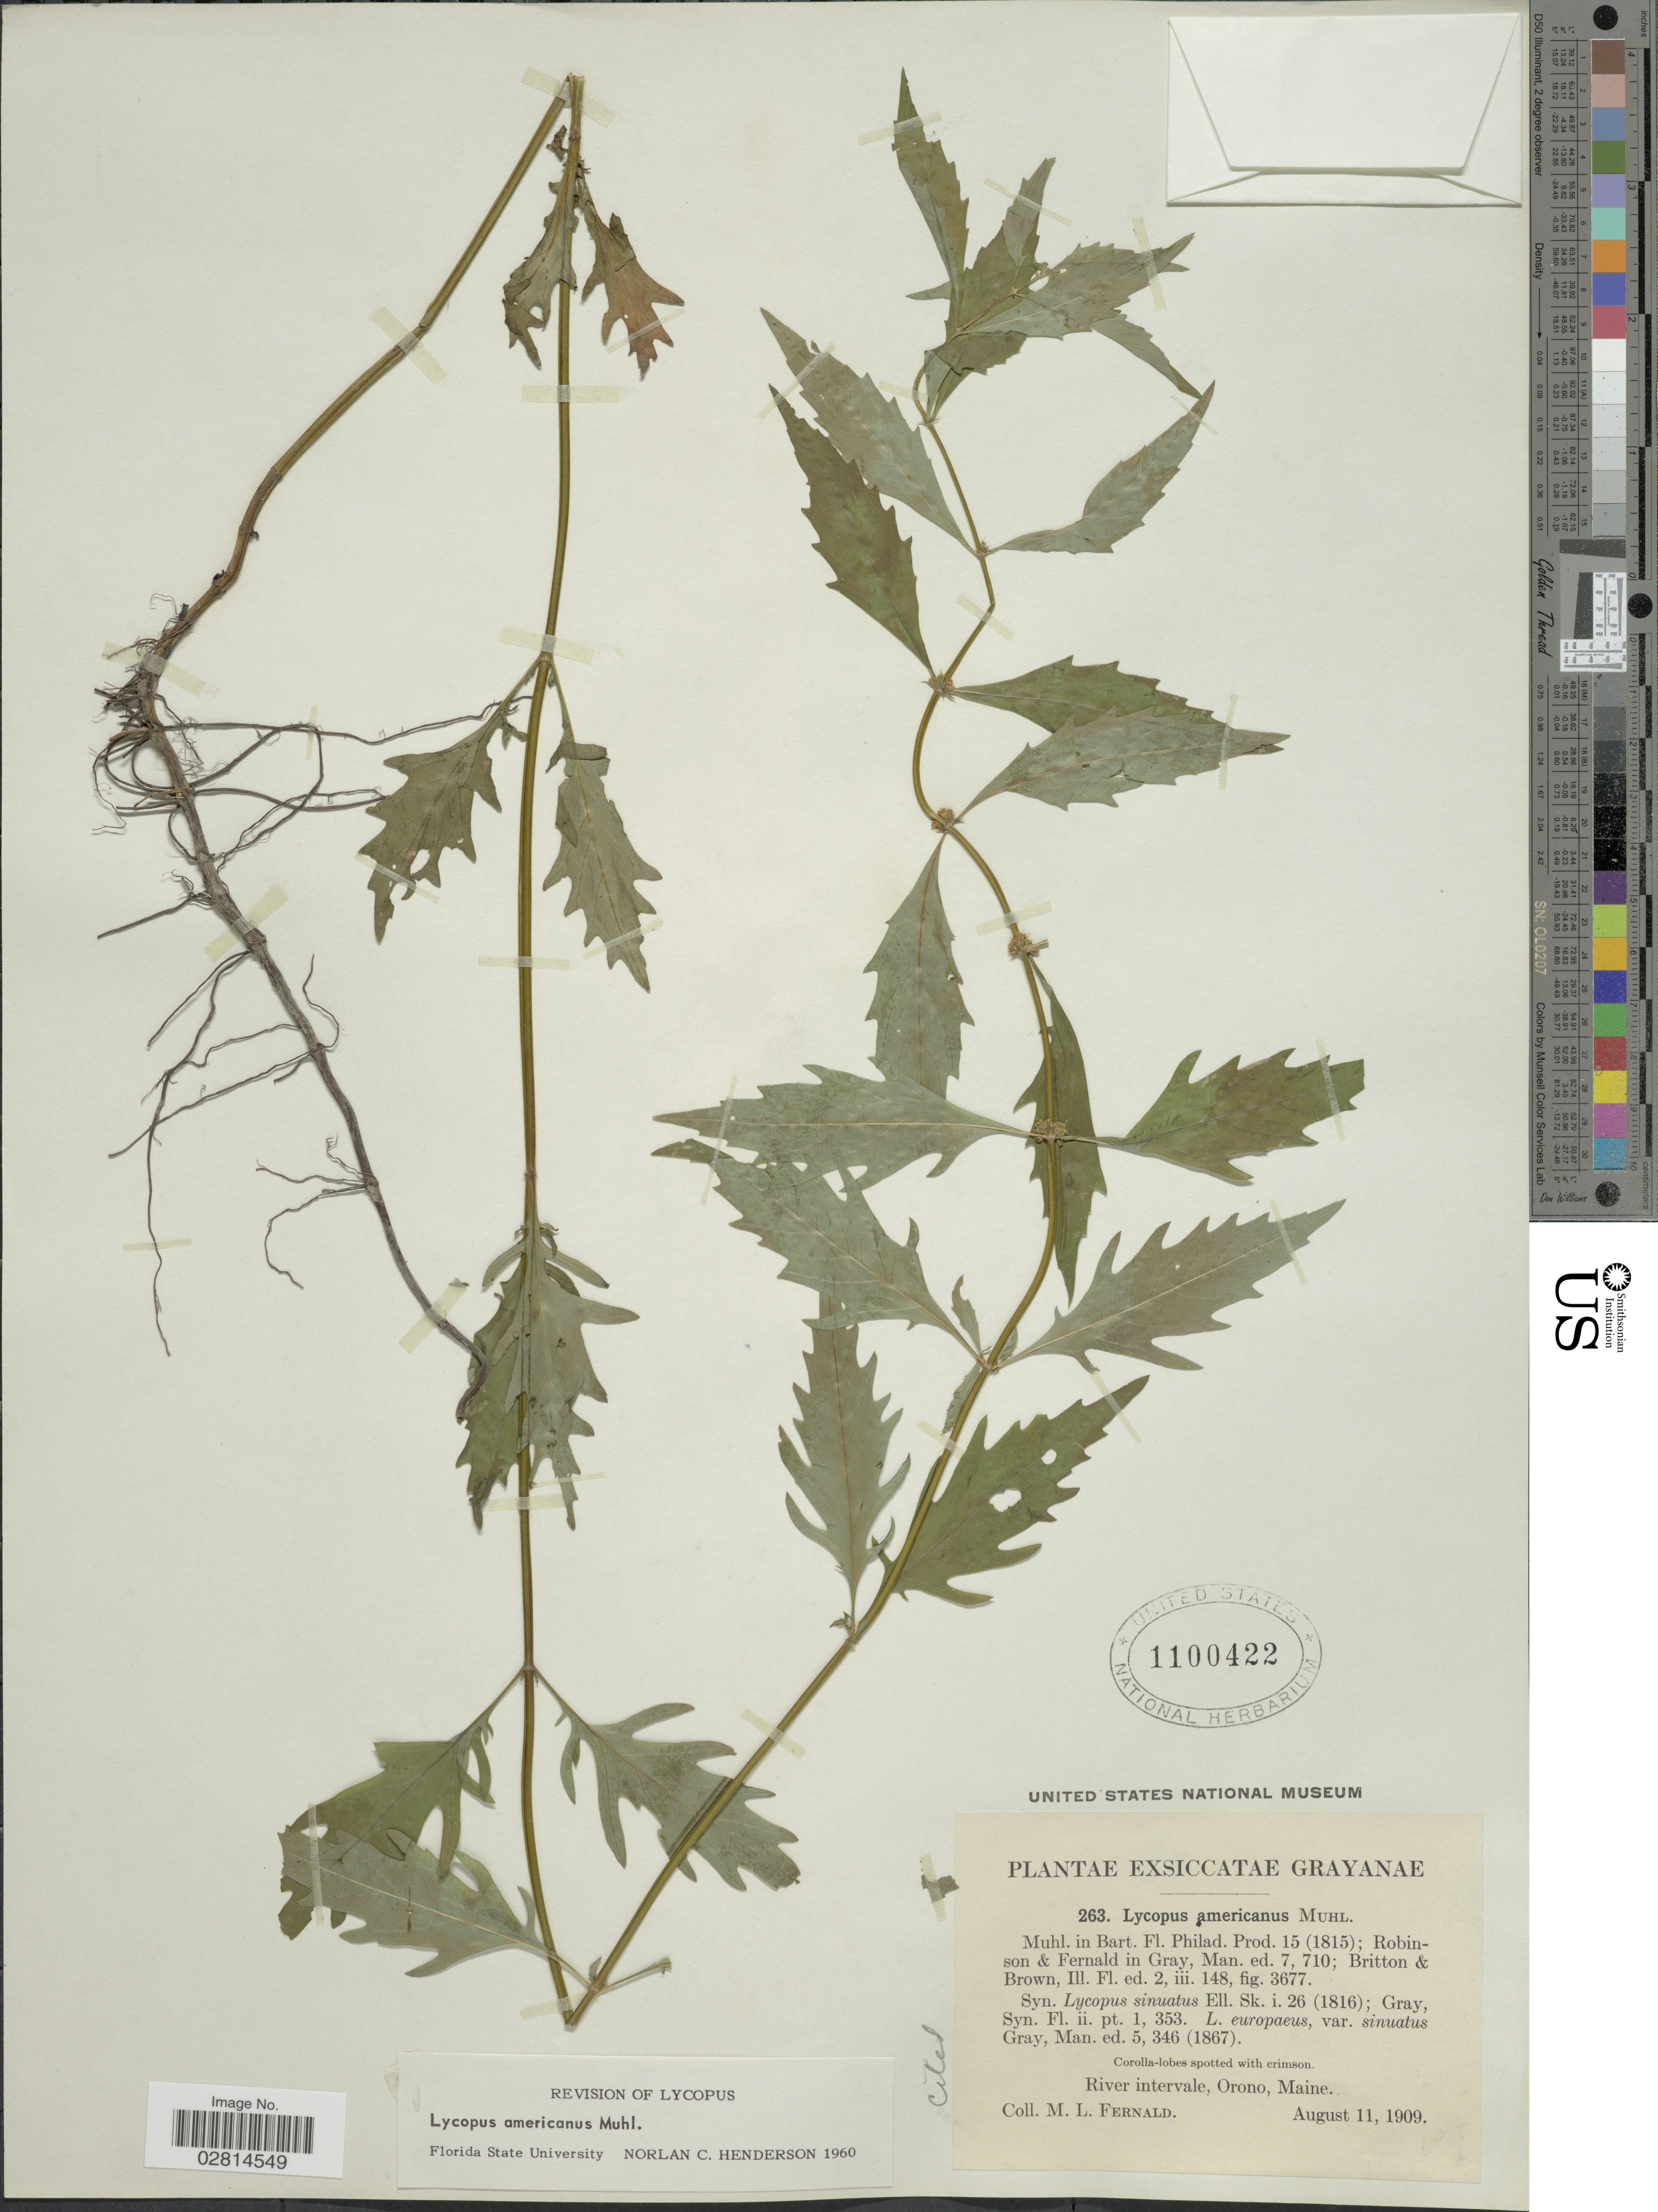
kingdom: Plantae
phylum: Tracheophyta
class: Magnoliopsida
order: Lamiales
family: Lamiaceae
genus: Lycopus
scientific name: Lycopus americanus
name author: Muhl. ex W.P.C. Barton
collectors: M. L. Fernald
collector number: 263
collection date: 1909-08-11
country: United States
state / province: Maine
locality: River intervale, Orono.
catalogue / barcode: US 1100422